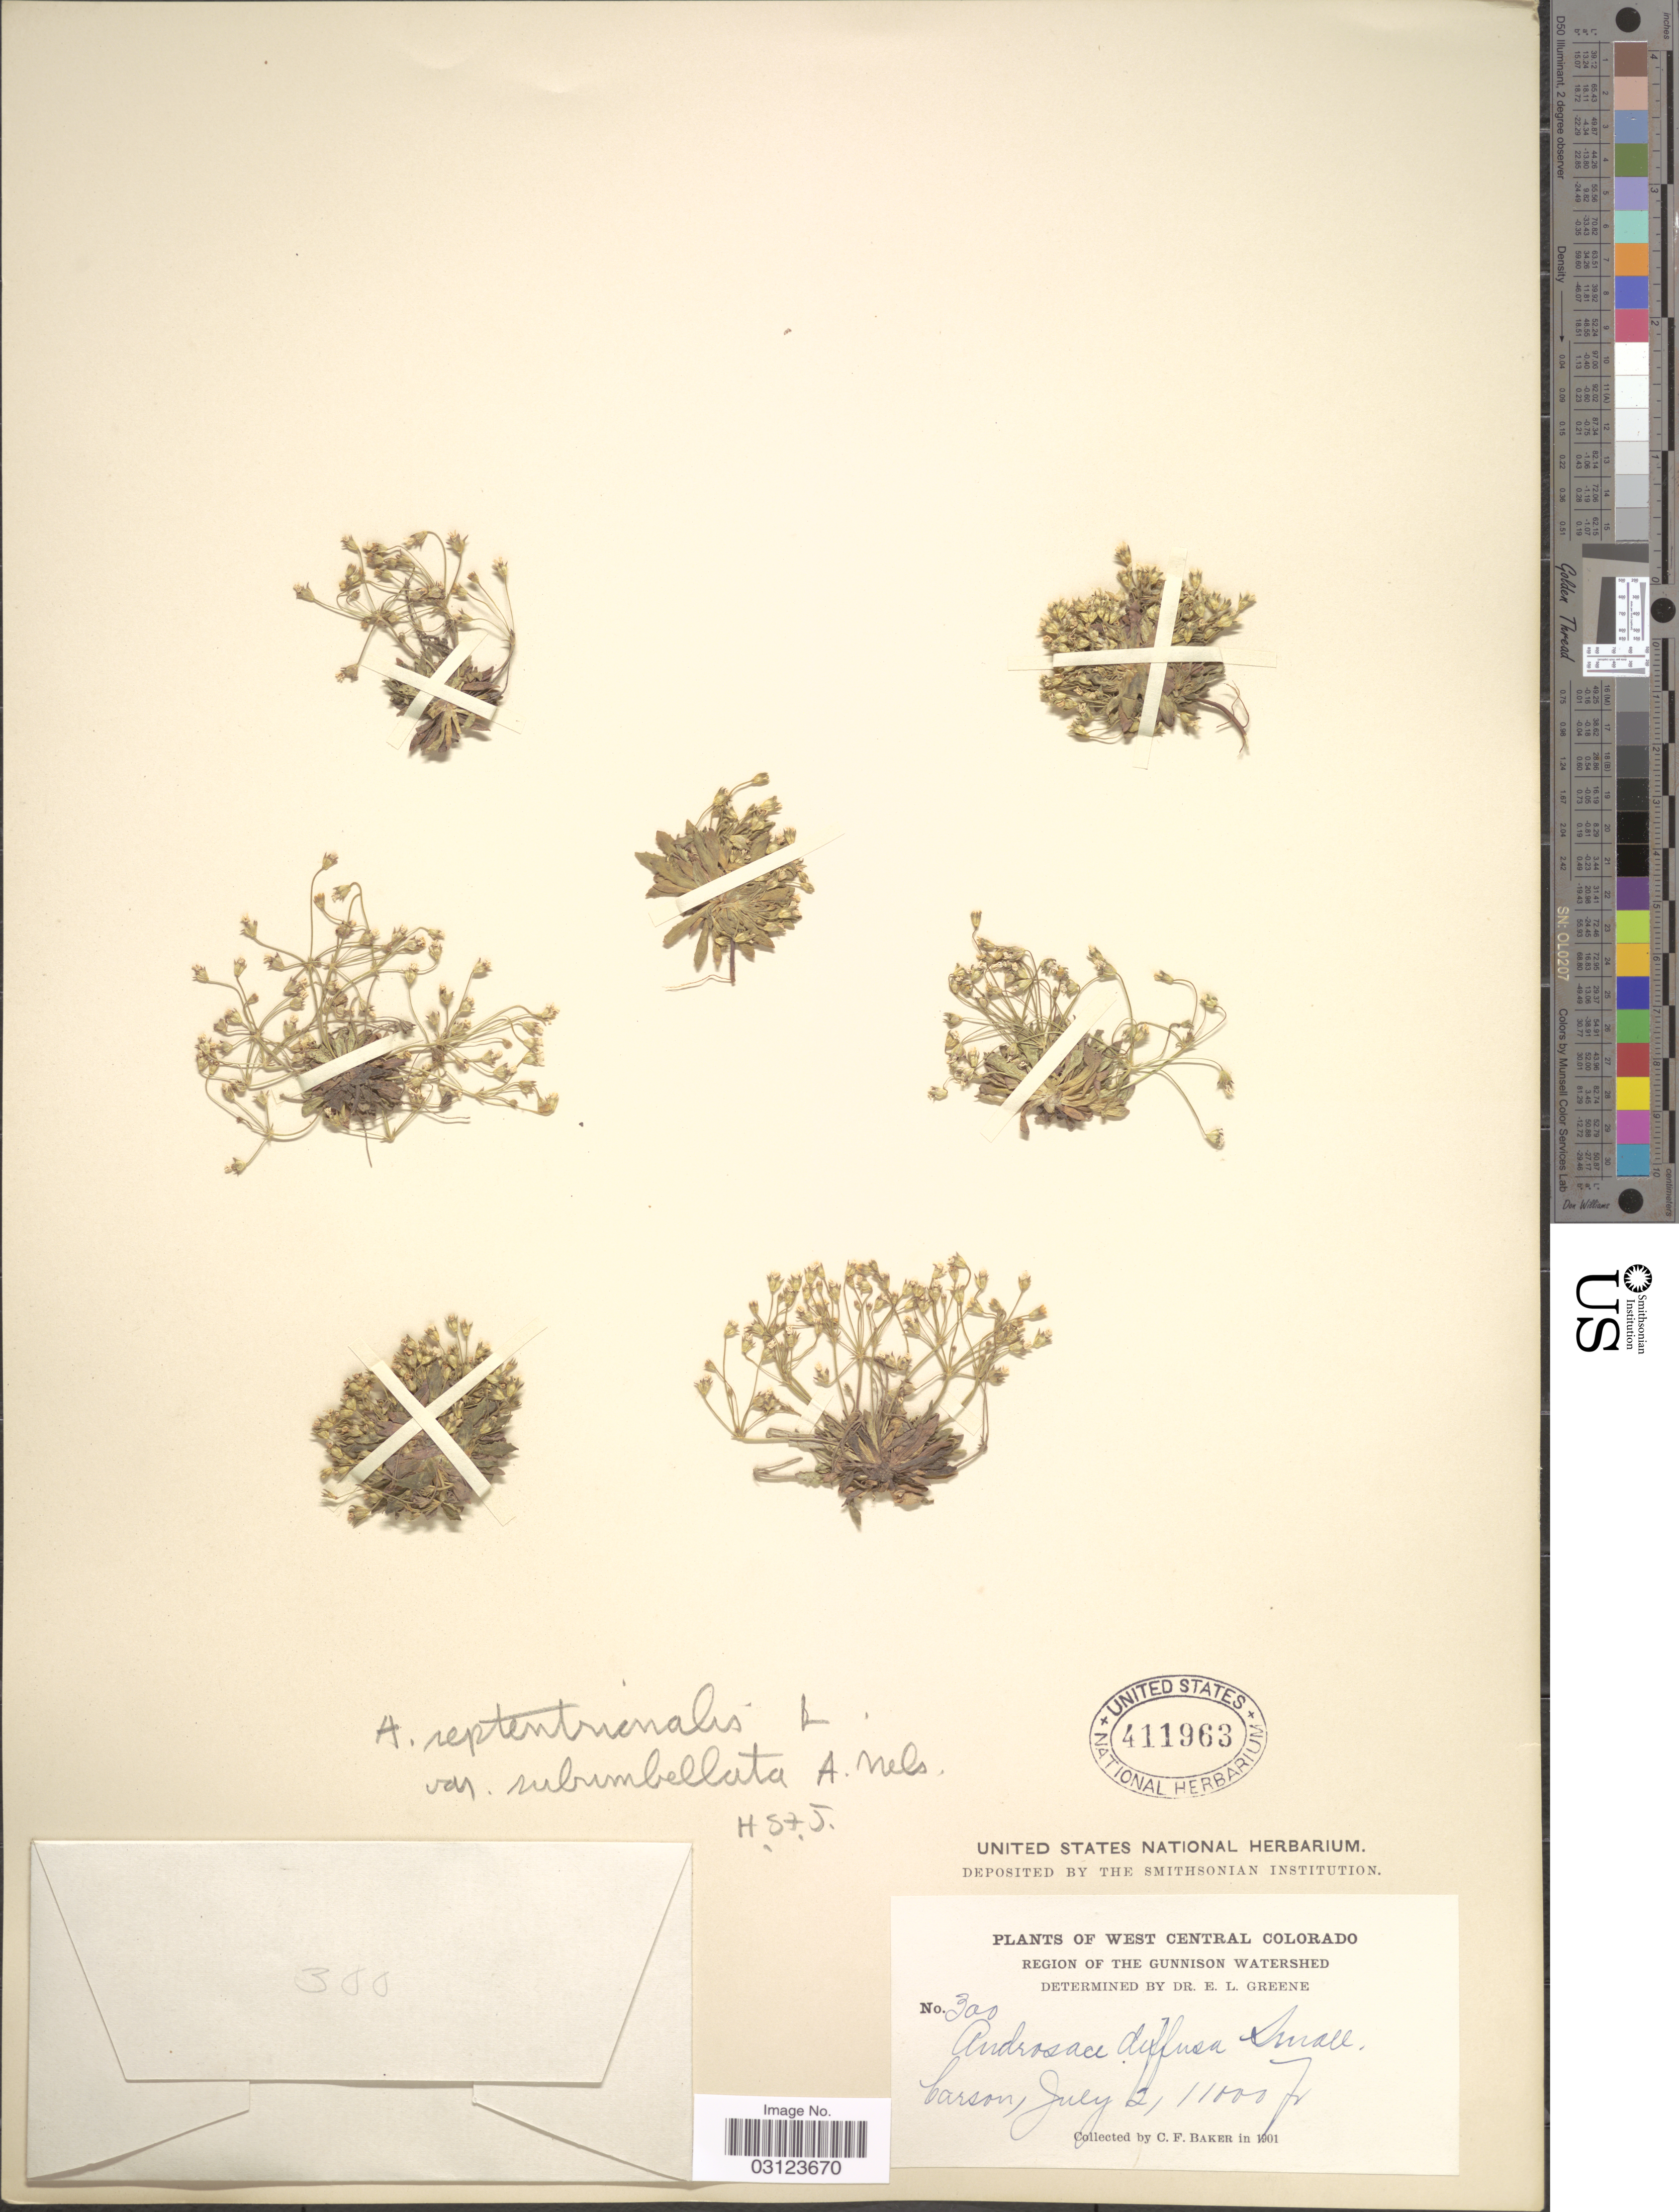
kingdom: Plantae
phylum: Tracheophyta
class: Magnoliopsida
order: Ericales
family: Primulaceae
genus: Androsace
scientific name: Androsace septentrionalis subsp. subumbellata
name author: (A. Nelson) G.T. Robbins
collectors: C. F. Baker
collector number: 300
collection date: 1901-07-02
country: United States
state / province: Colorado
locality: West Central Colorado. Region of the Gunnison Watershed. Carson.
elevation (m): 3353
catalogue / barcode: US 411963